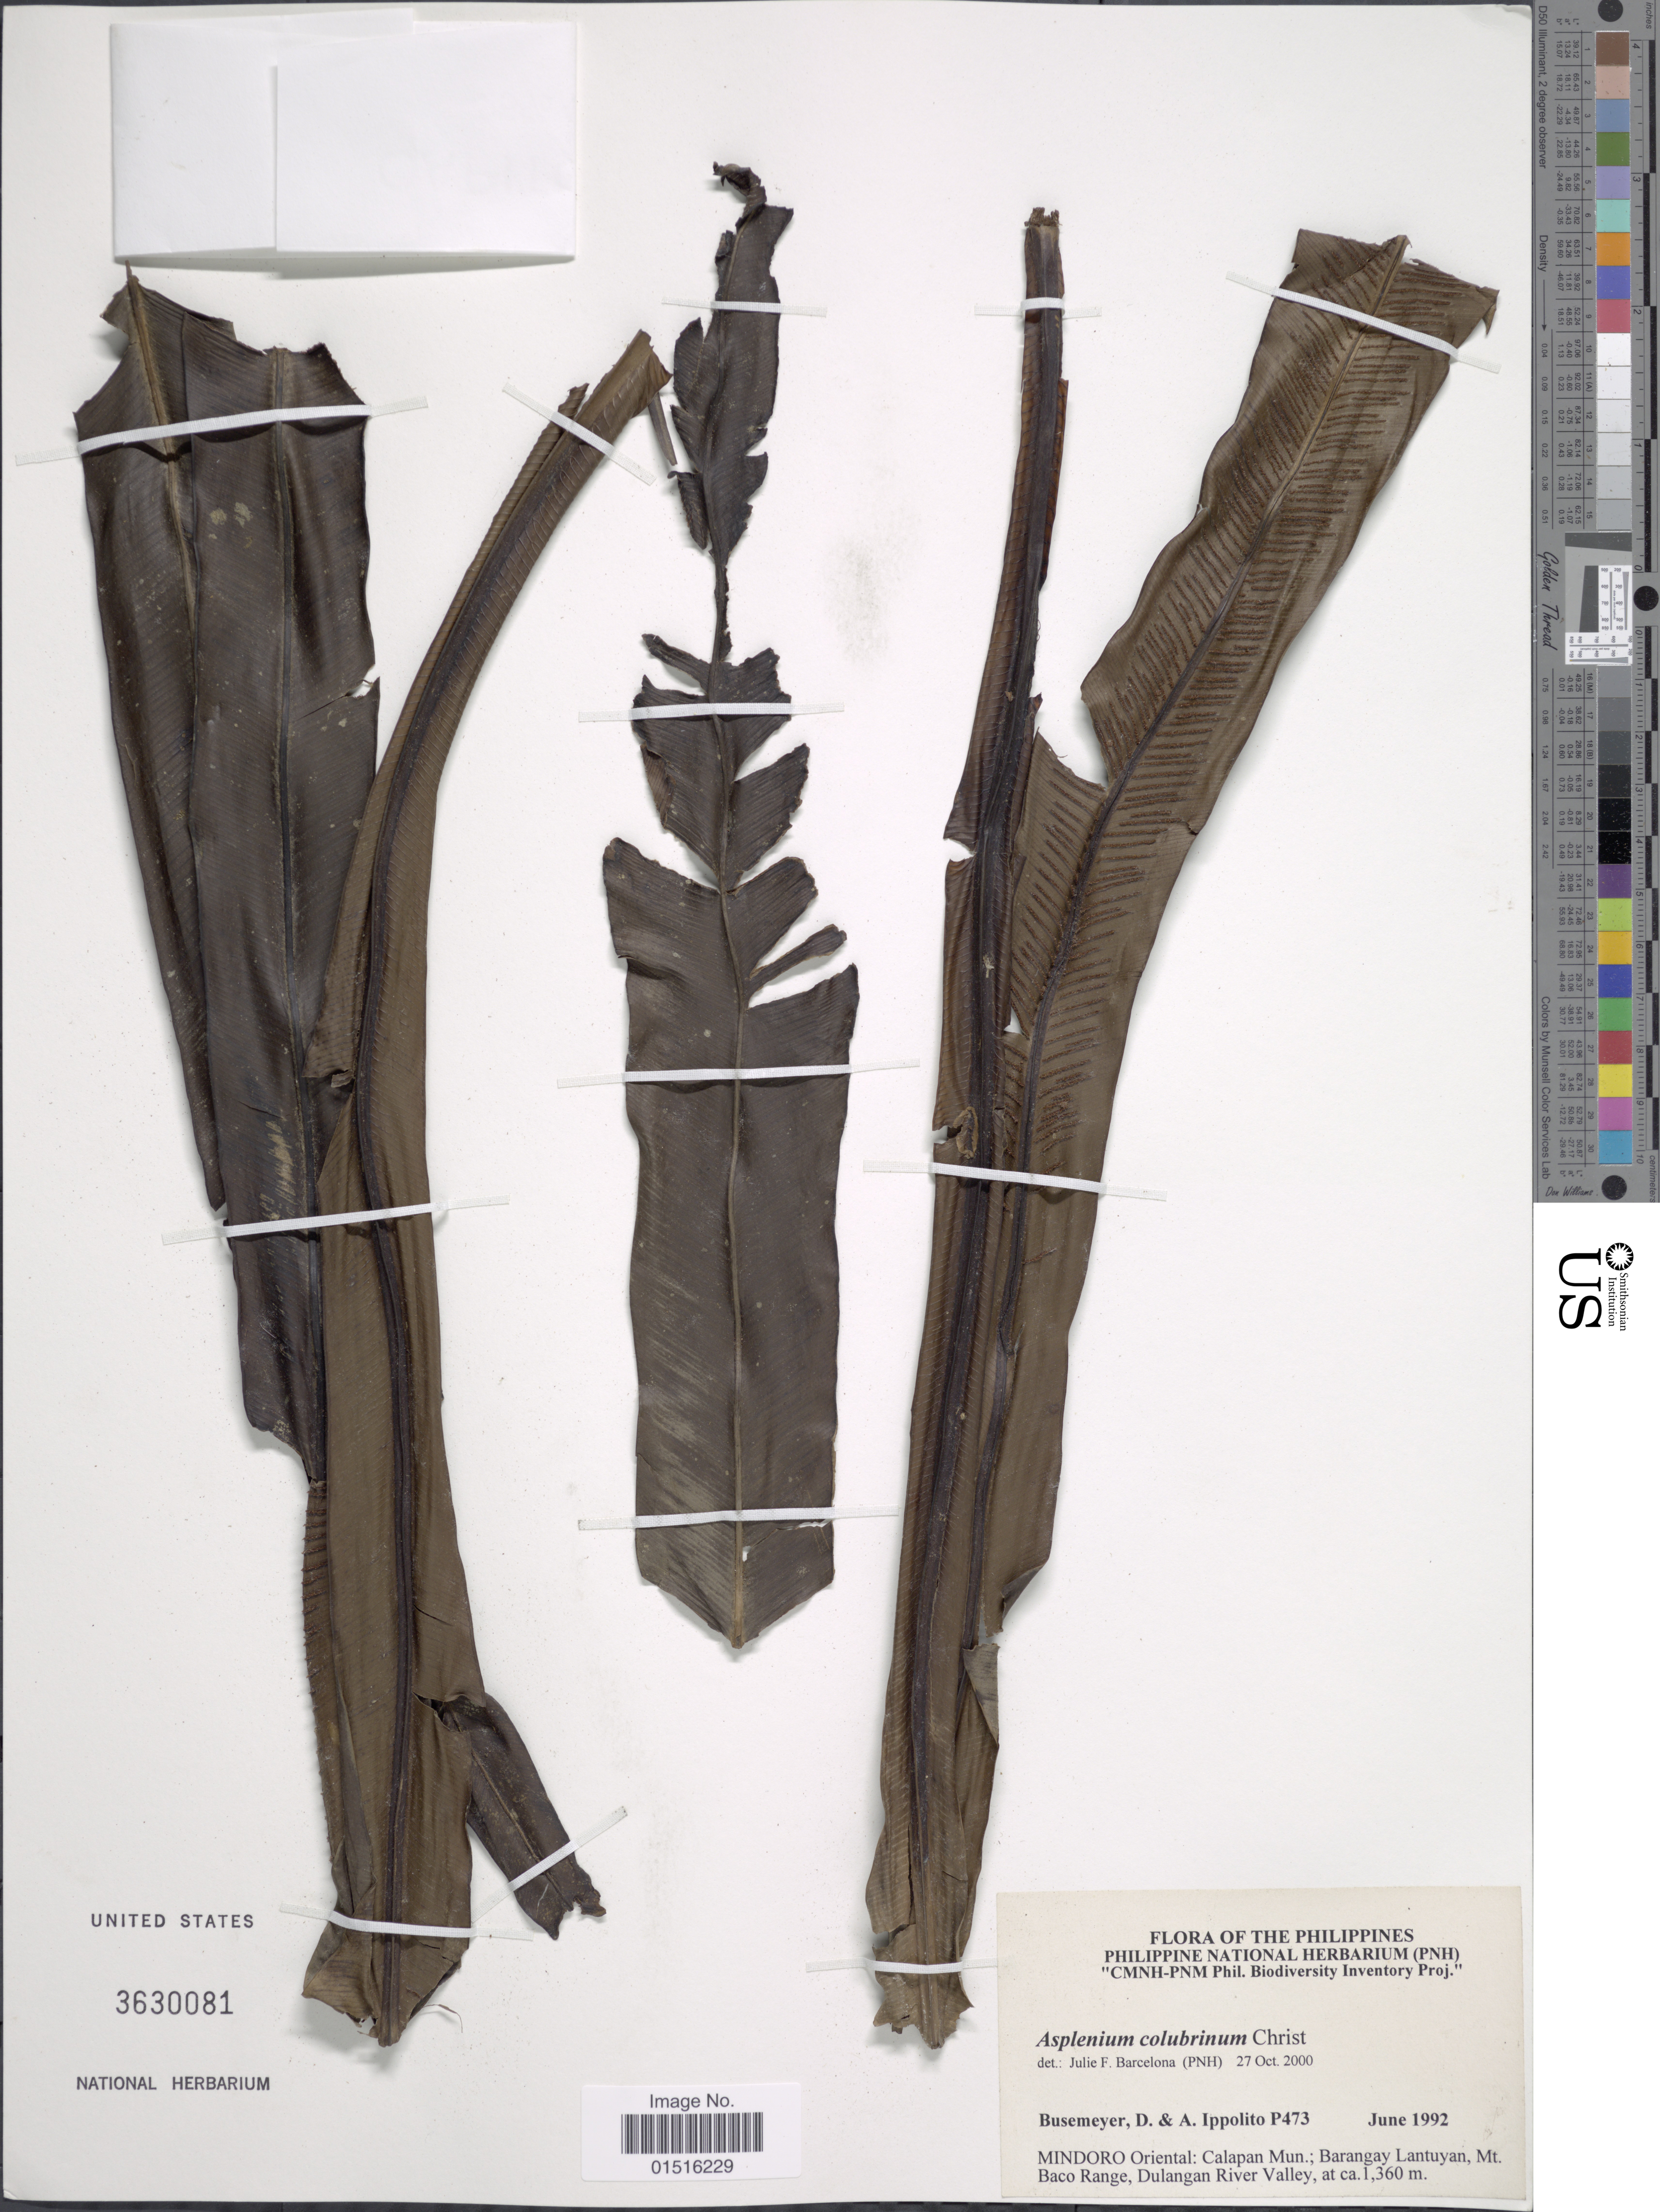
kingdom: Plantae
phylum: Tracheophyta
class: Polypodiopsida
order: Polypodiales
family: Aspleniaceae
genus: Asplenium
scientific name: Asplenium colubrinum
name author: Christ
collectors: D. Busemeyer & A. Ippolito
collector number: P473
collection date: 1992-06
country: Philippines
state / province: Mimaropa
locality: Mindoro Oriental: Calapan Mun.; Barangay Lantuyan, Mt. Baco Range, Dulangan River Valley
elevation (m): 1360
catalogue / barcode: US 3630081